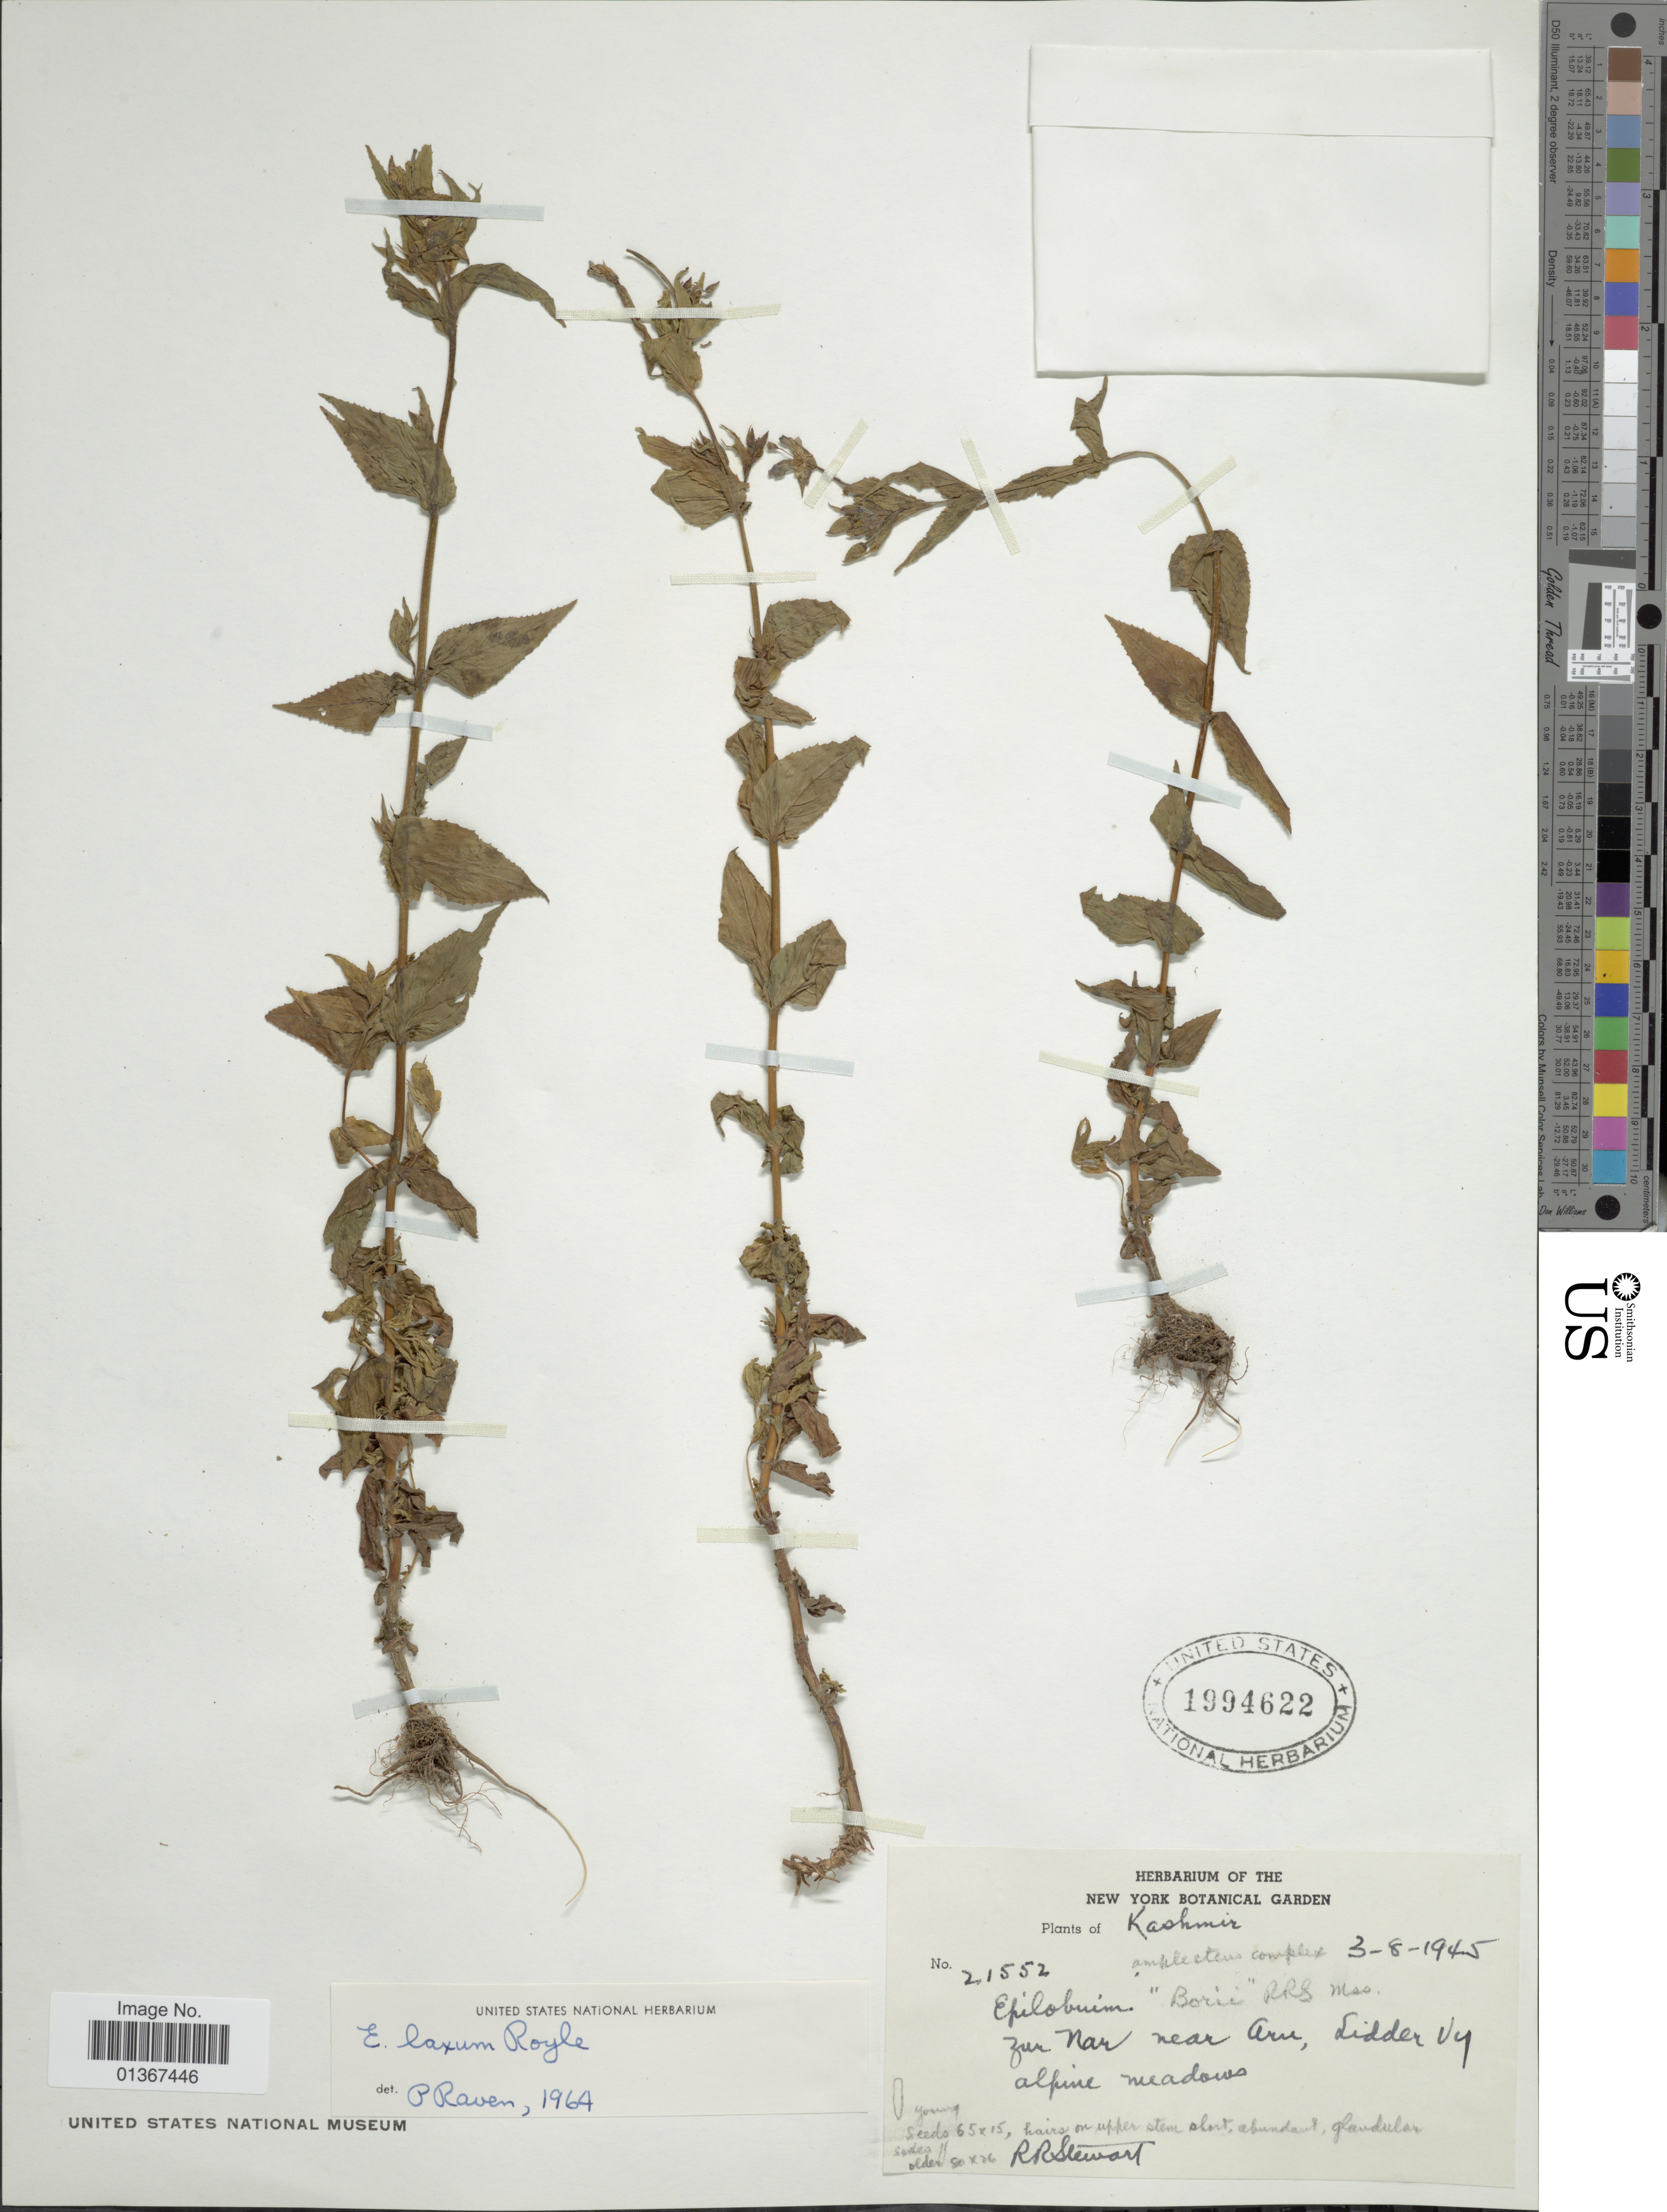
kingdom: Plantae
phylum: Tracheophyta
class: Magnoliopsida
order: Myrtales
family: Onagraceae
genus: Epilobium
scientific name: Epilobium laxum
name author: Royle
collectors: R. R. Stewart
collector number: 21552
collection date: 1945-08-03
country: India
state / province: Jammu and Kashmir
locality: Kashmir. Zur Nar near Aru, Lidder Vy.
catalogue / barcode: US 1994622